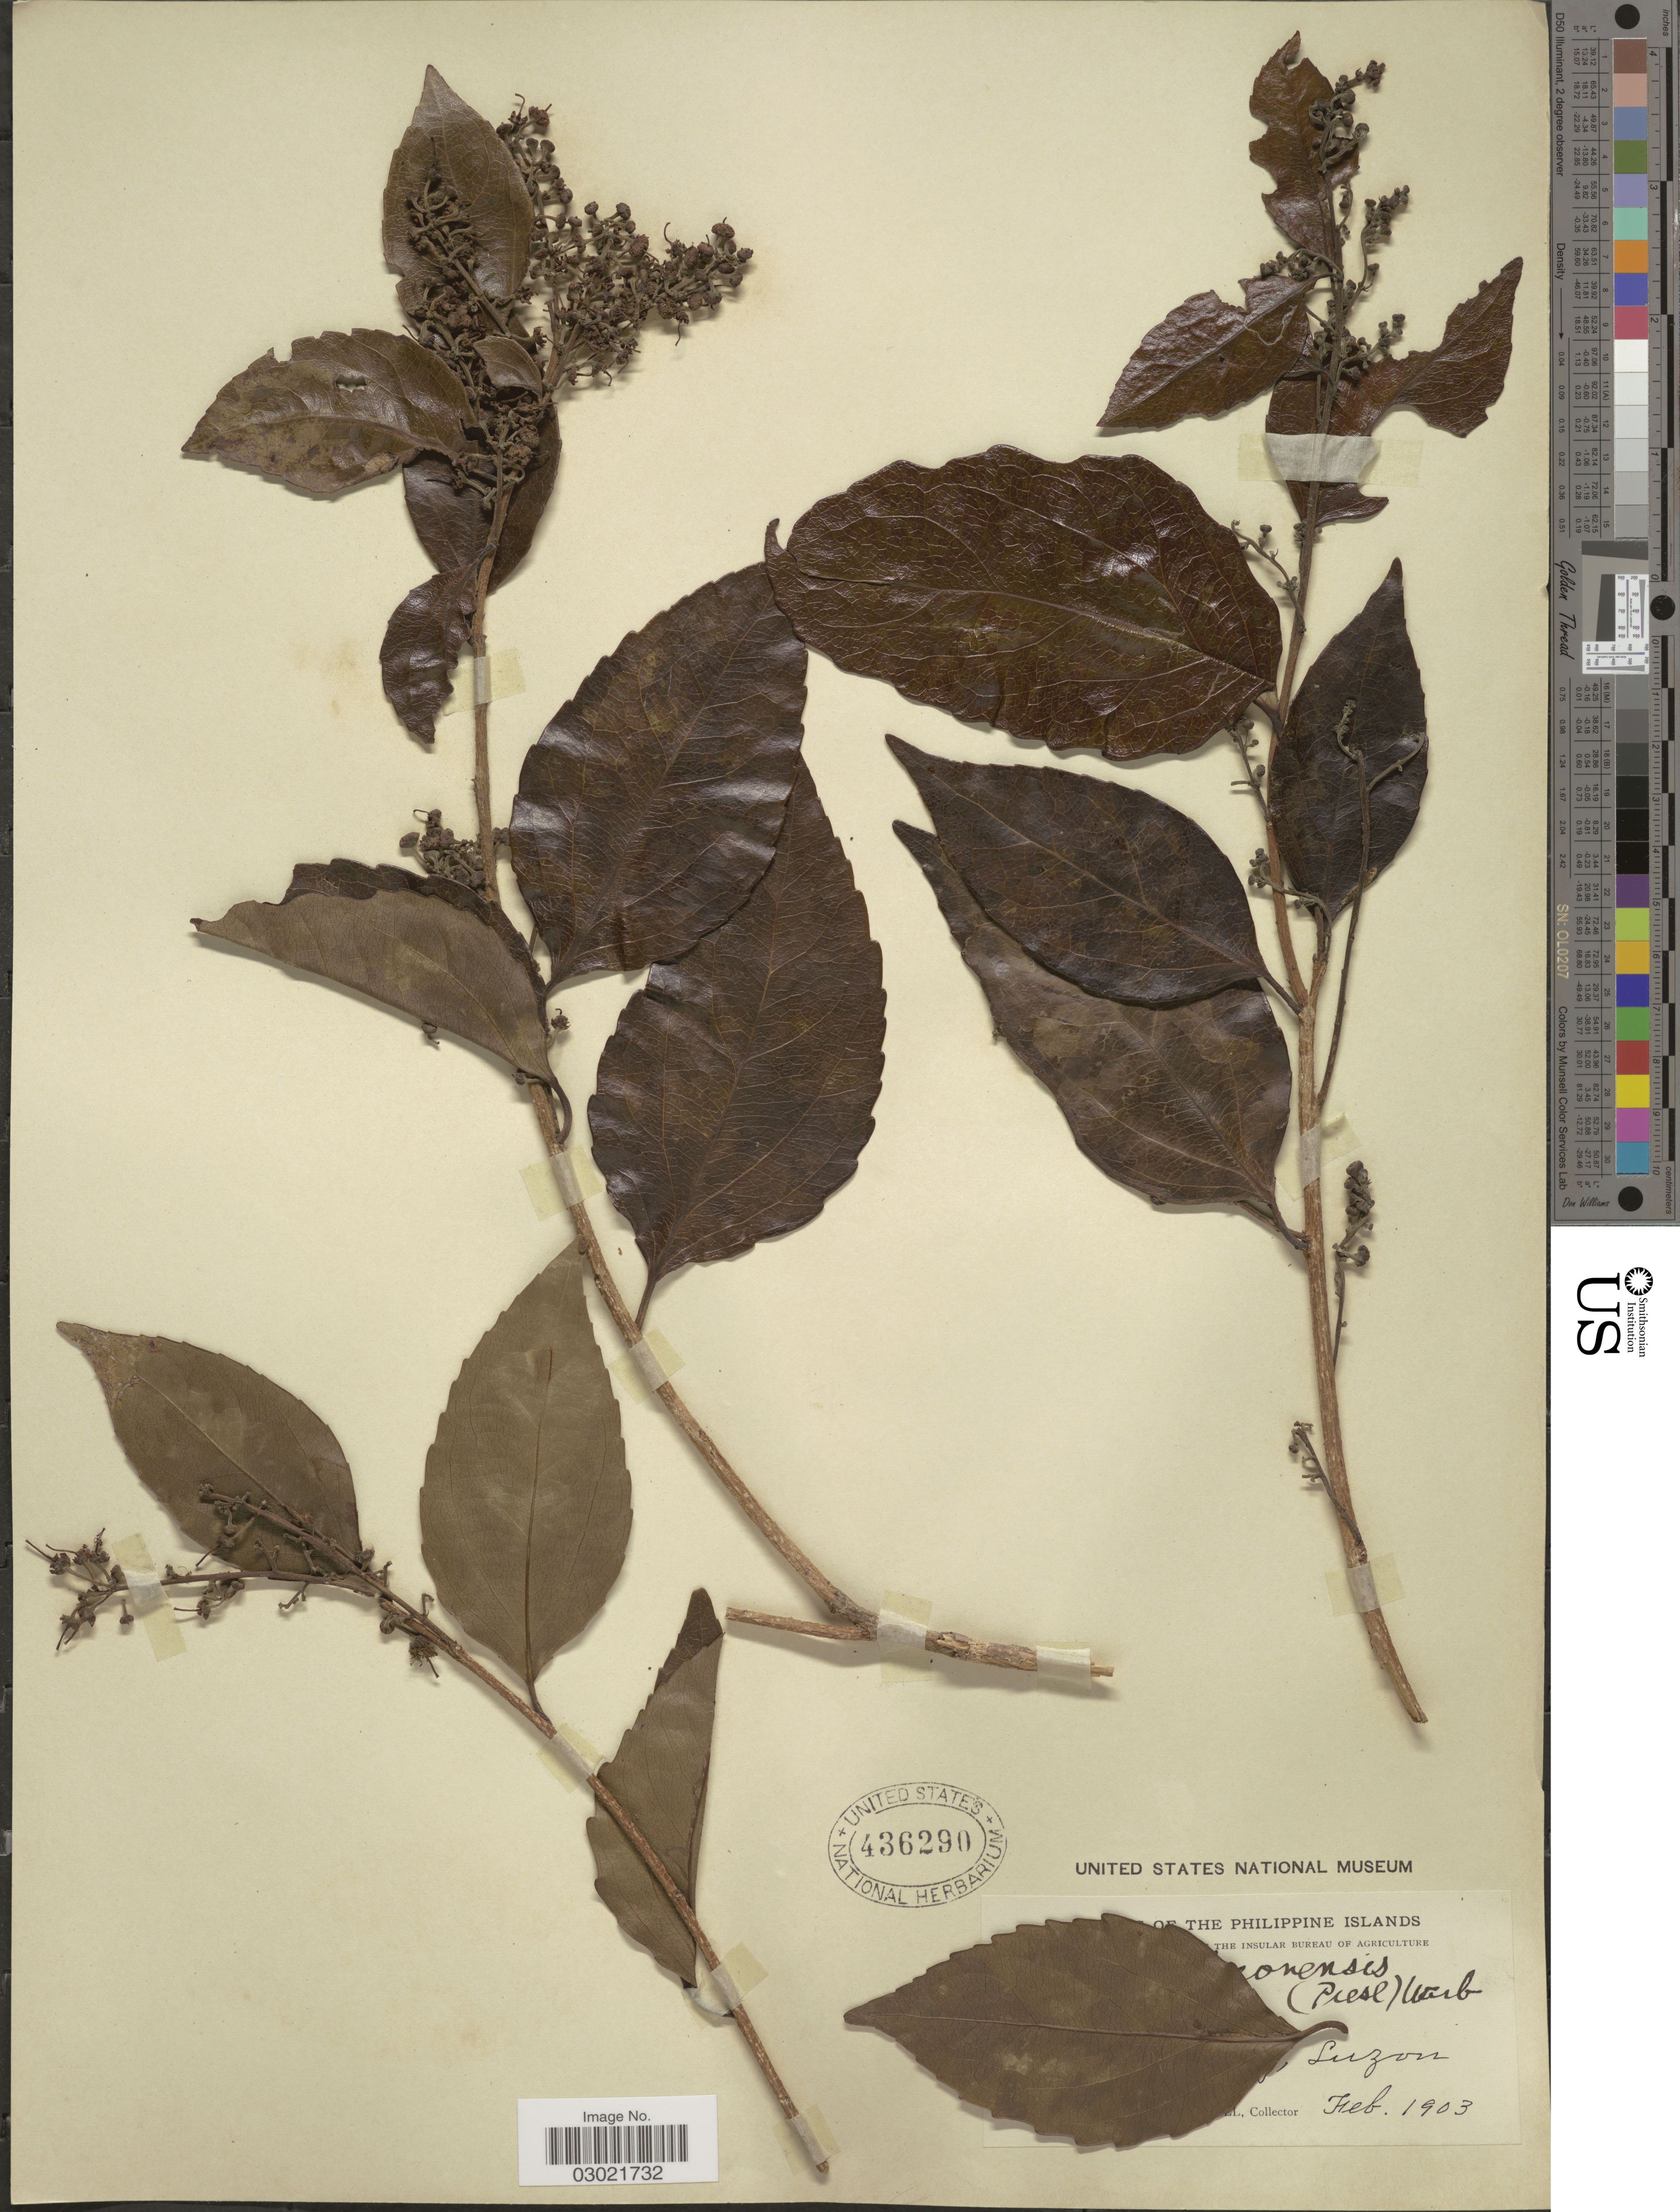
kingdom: Plantae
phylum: Tracheophyta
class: Magnoliopsida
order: Malpighiales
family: Salicaceae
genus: Scolopia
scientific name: Scolopia luzonensis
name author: (C. Presl) Warb.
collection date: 1903-02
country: Philippines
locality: The Philippine Islands. Luzon.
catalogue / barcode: US 436290